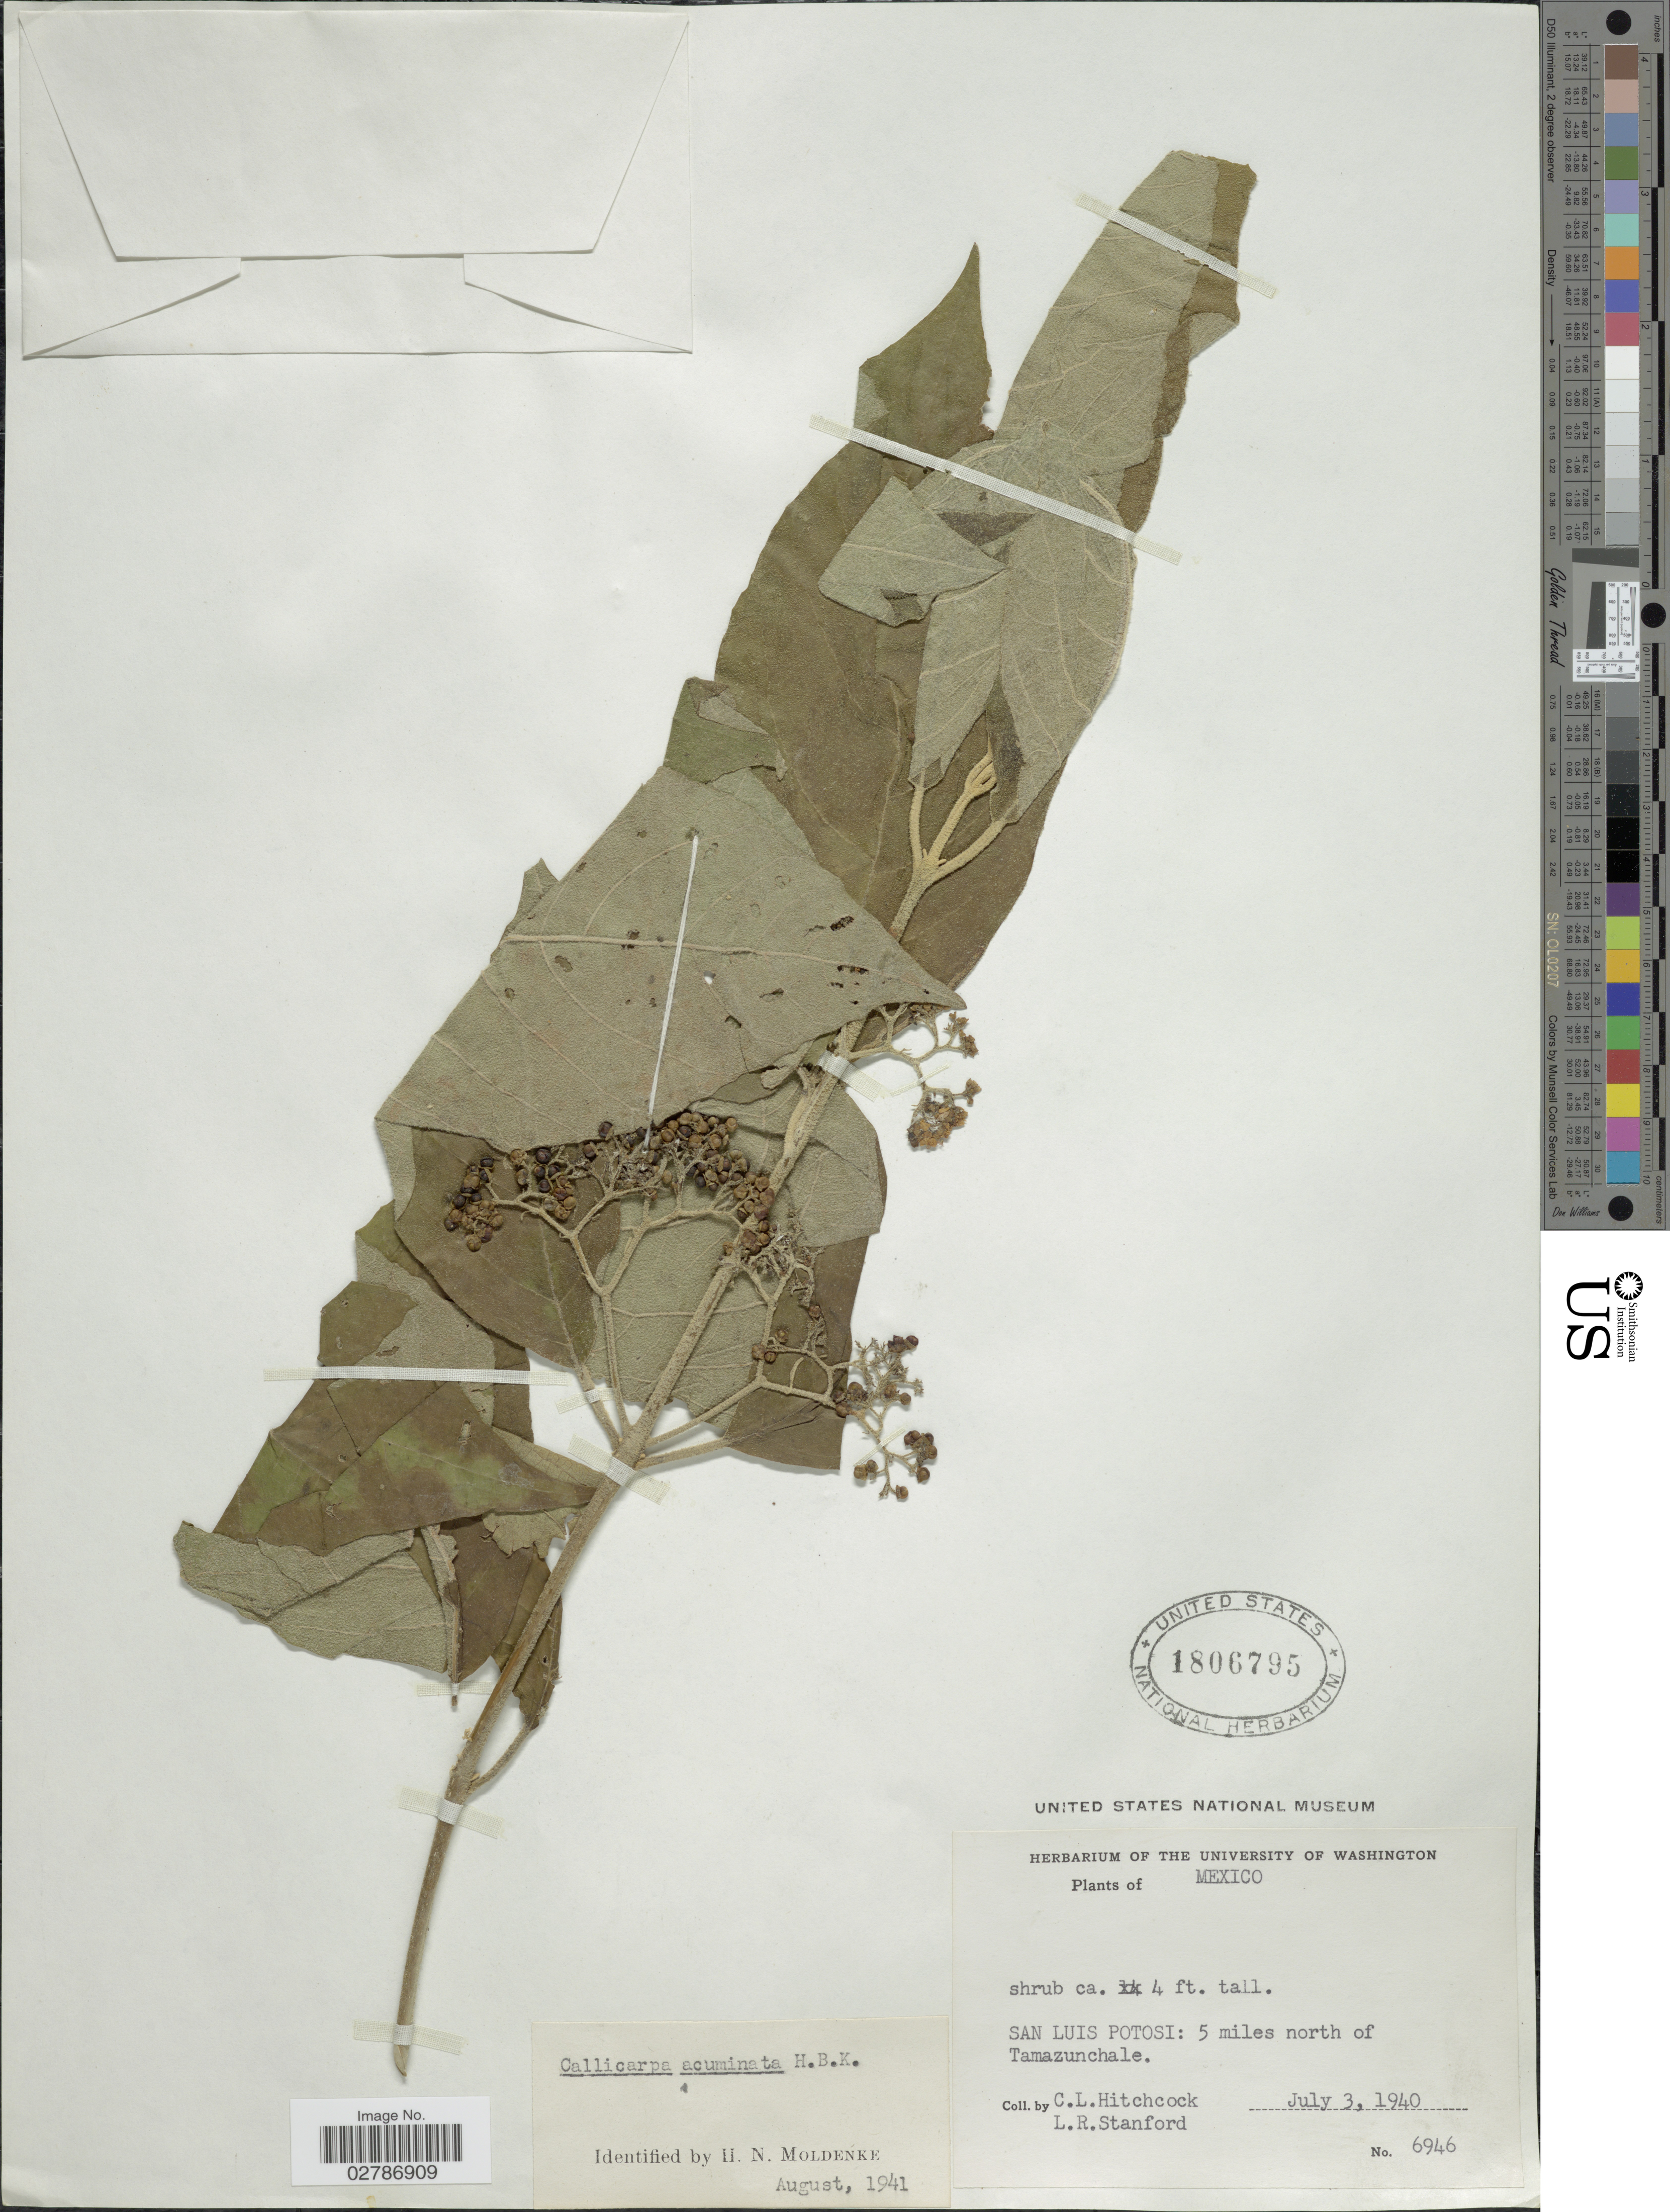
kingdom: Plantae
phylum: Tracheophyta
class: Magnoliopsida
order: Lamiales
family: Lamiaceae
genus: Callicarpa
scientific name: Callicarpa acuminata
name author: Kunth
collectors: C. L. Hitchcock & L. R. Stanford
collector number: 6946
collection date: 1940-07-03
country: Mexico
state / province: San Luis Potosí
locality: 5 miles north of Tamazunchale.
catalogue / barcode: US 1806795